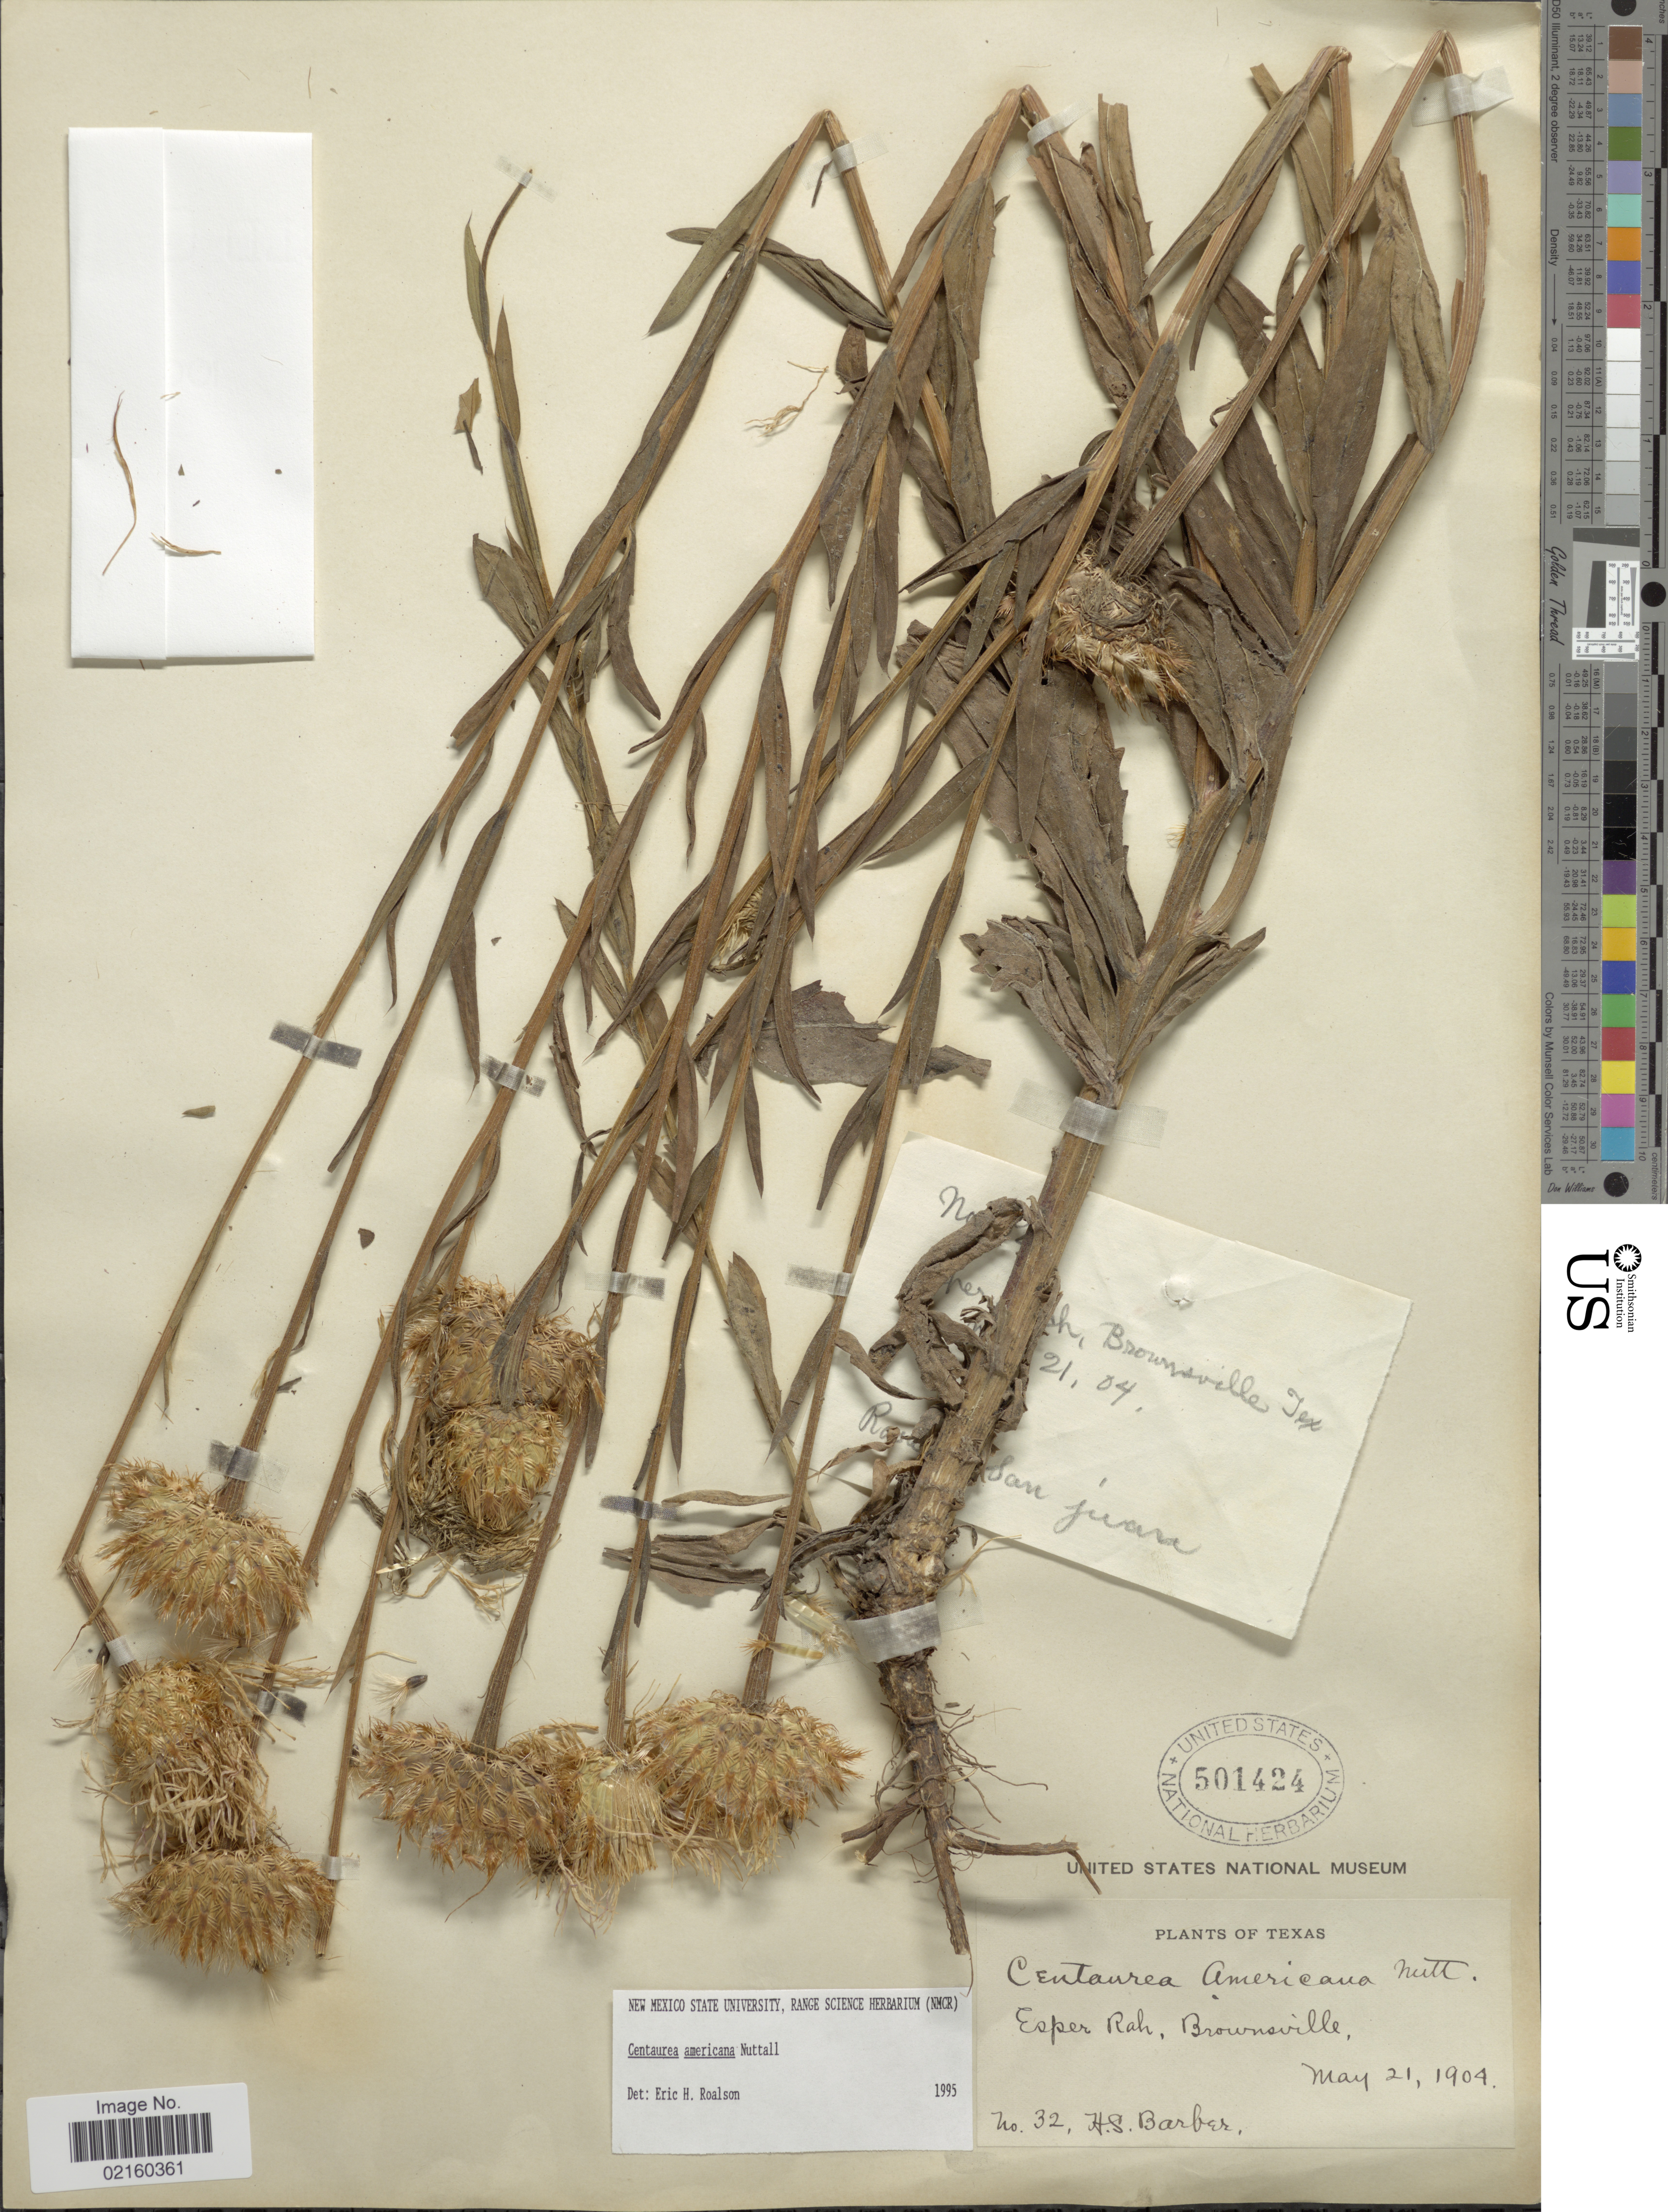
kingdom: Plantae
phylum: Tracheophyta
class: Magnoliopsida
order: Asterales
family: Asteraceae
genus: Plectocephalus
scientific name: Plectocephalus americanus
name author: (Nutt.) D. Don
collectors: H. Barber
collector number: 32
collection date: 1904-05-21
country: United States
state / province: Texas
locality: Esper Rah, Brownsville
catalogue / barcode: US 501424